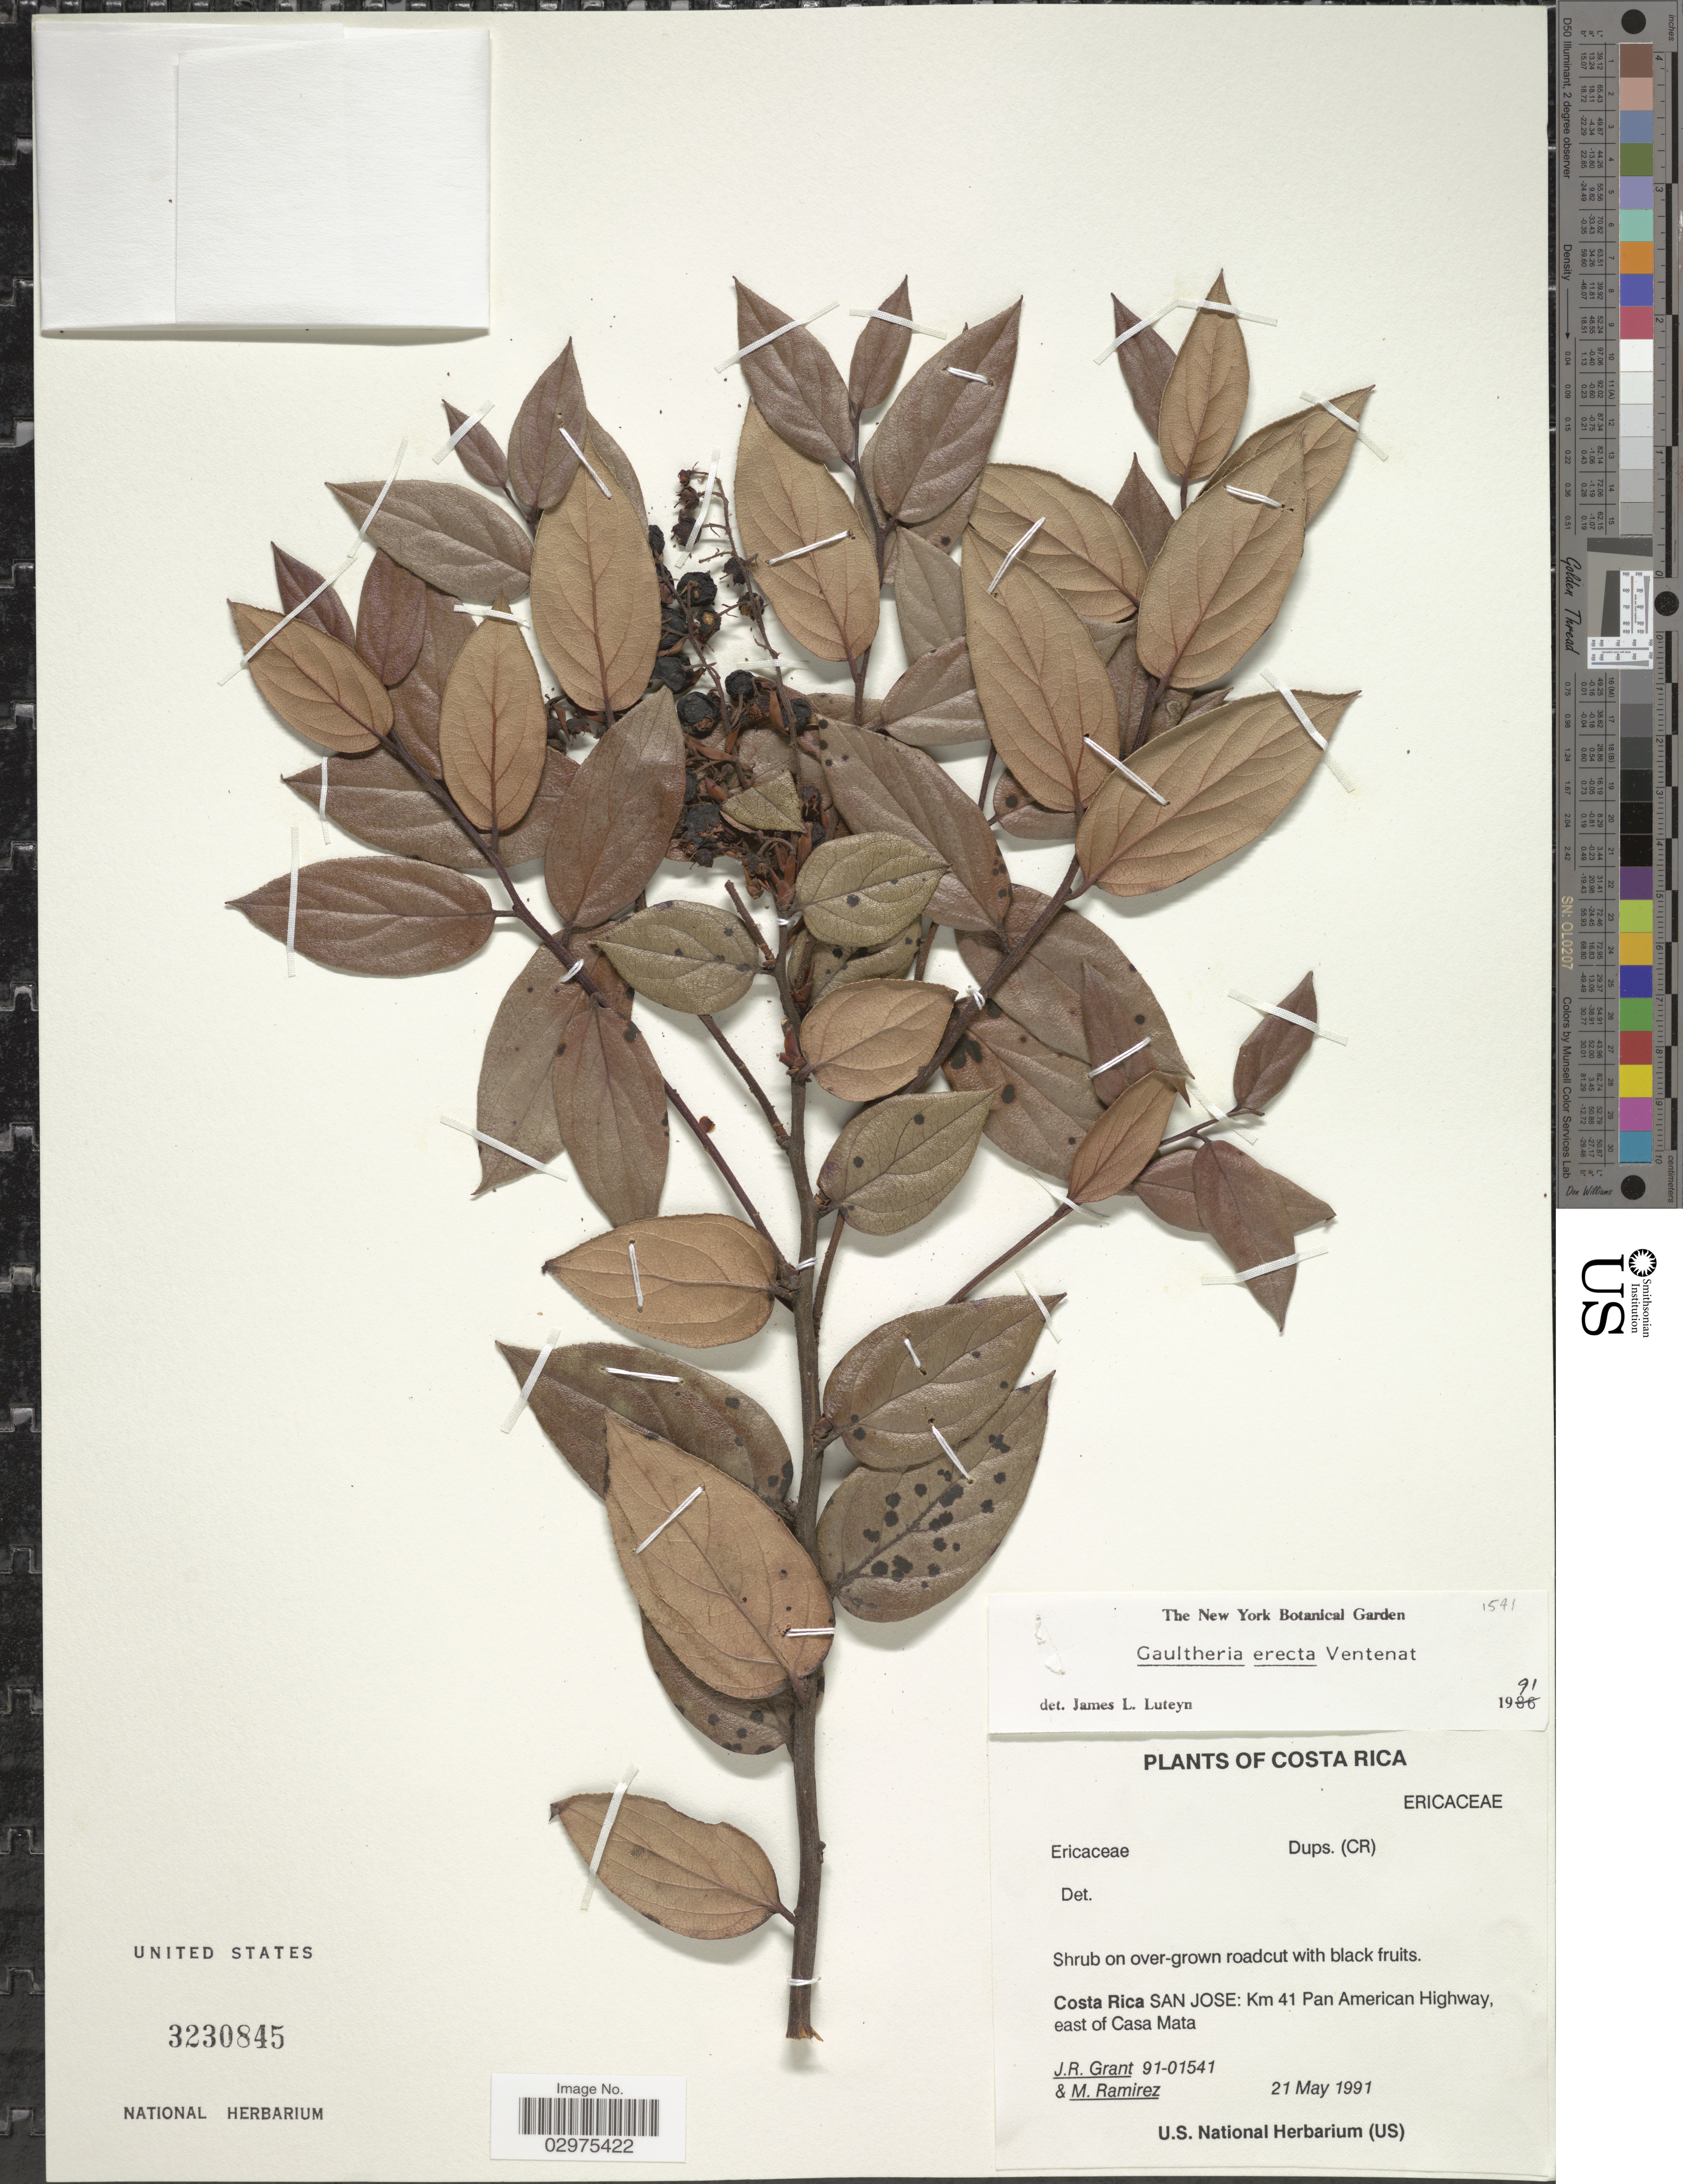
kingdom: Plantae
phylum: Tracheophyta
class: Magnoliopsida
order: Ericales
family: Ericaceae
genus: Gaultheria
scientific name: Gaultheria erecta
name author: Vent.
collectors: J. Grant & M. Ramirez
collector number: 91-01541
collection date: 1991-05-21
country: Costa Rica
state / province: San José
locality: Km 41 Pan American Highway, east of Casa Mata.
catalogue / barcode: US 3230845